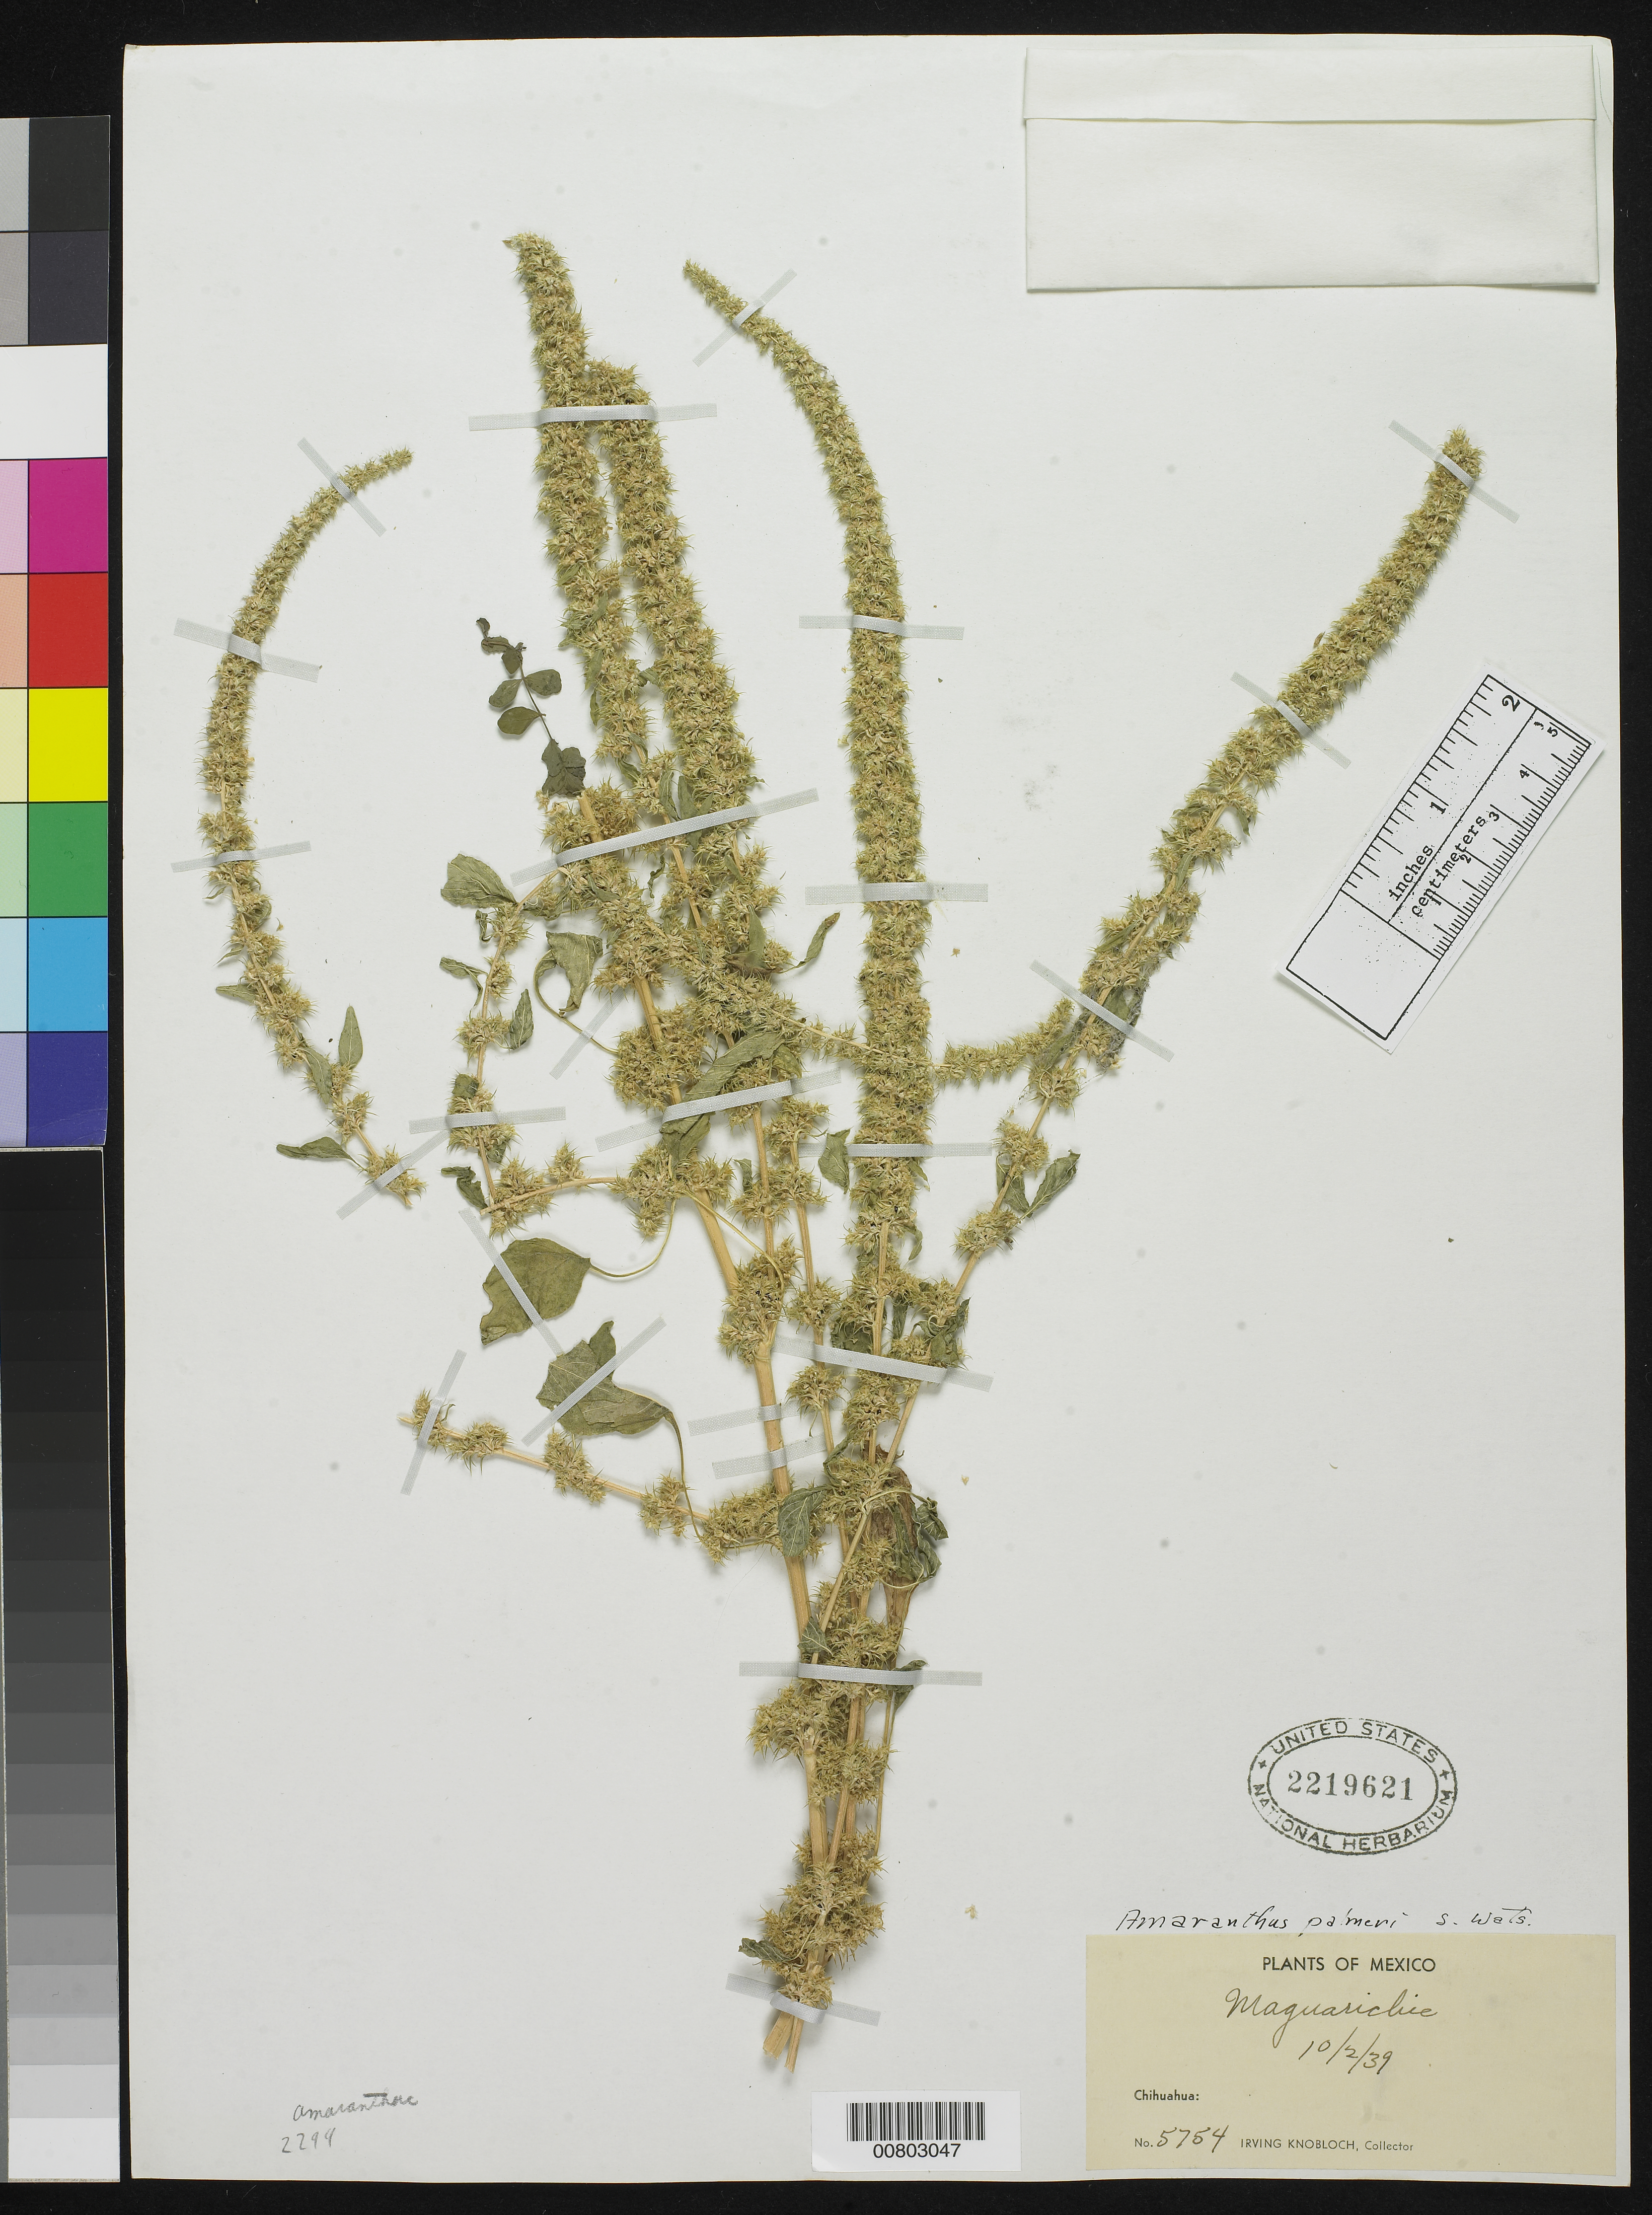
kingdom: Plantae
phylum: Tracheophyta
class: Magnoliopsida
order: Caryophyllales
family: Amaranthaceae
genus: Amaranthus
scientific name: Amaranthus palmeri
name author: S. Watson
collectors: I. W. Knobloch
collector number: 5754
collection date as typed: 02 Oct 1939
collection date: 1939-10-02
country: Mexico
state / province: Chihuahua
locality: Maguarichic, Chihuahua.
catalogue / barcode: US 2219621